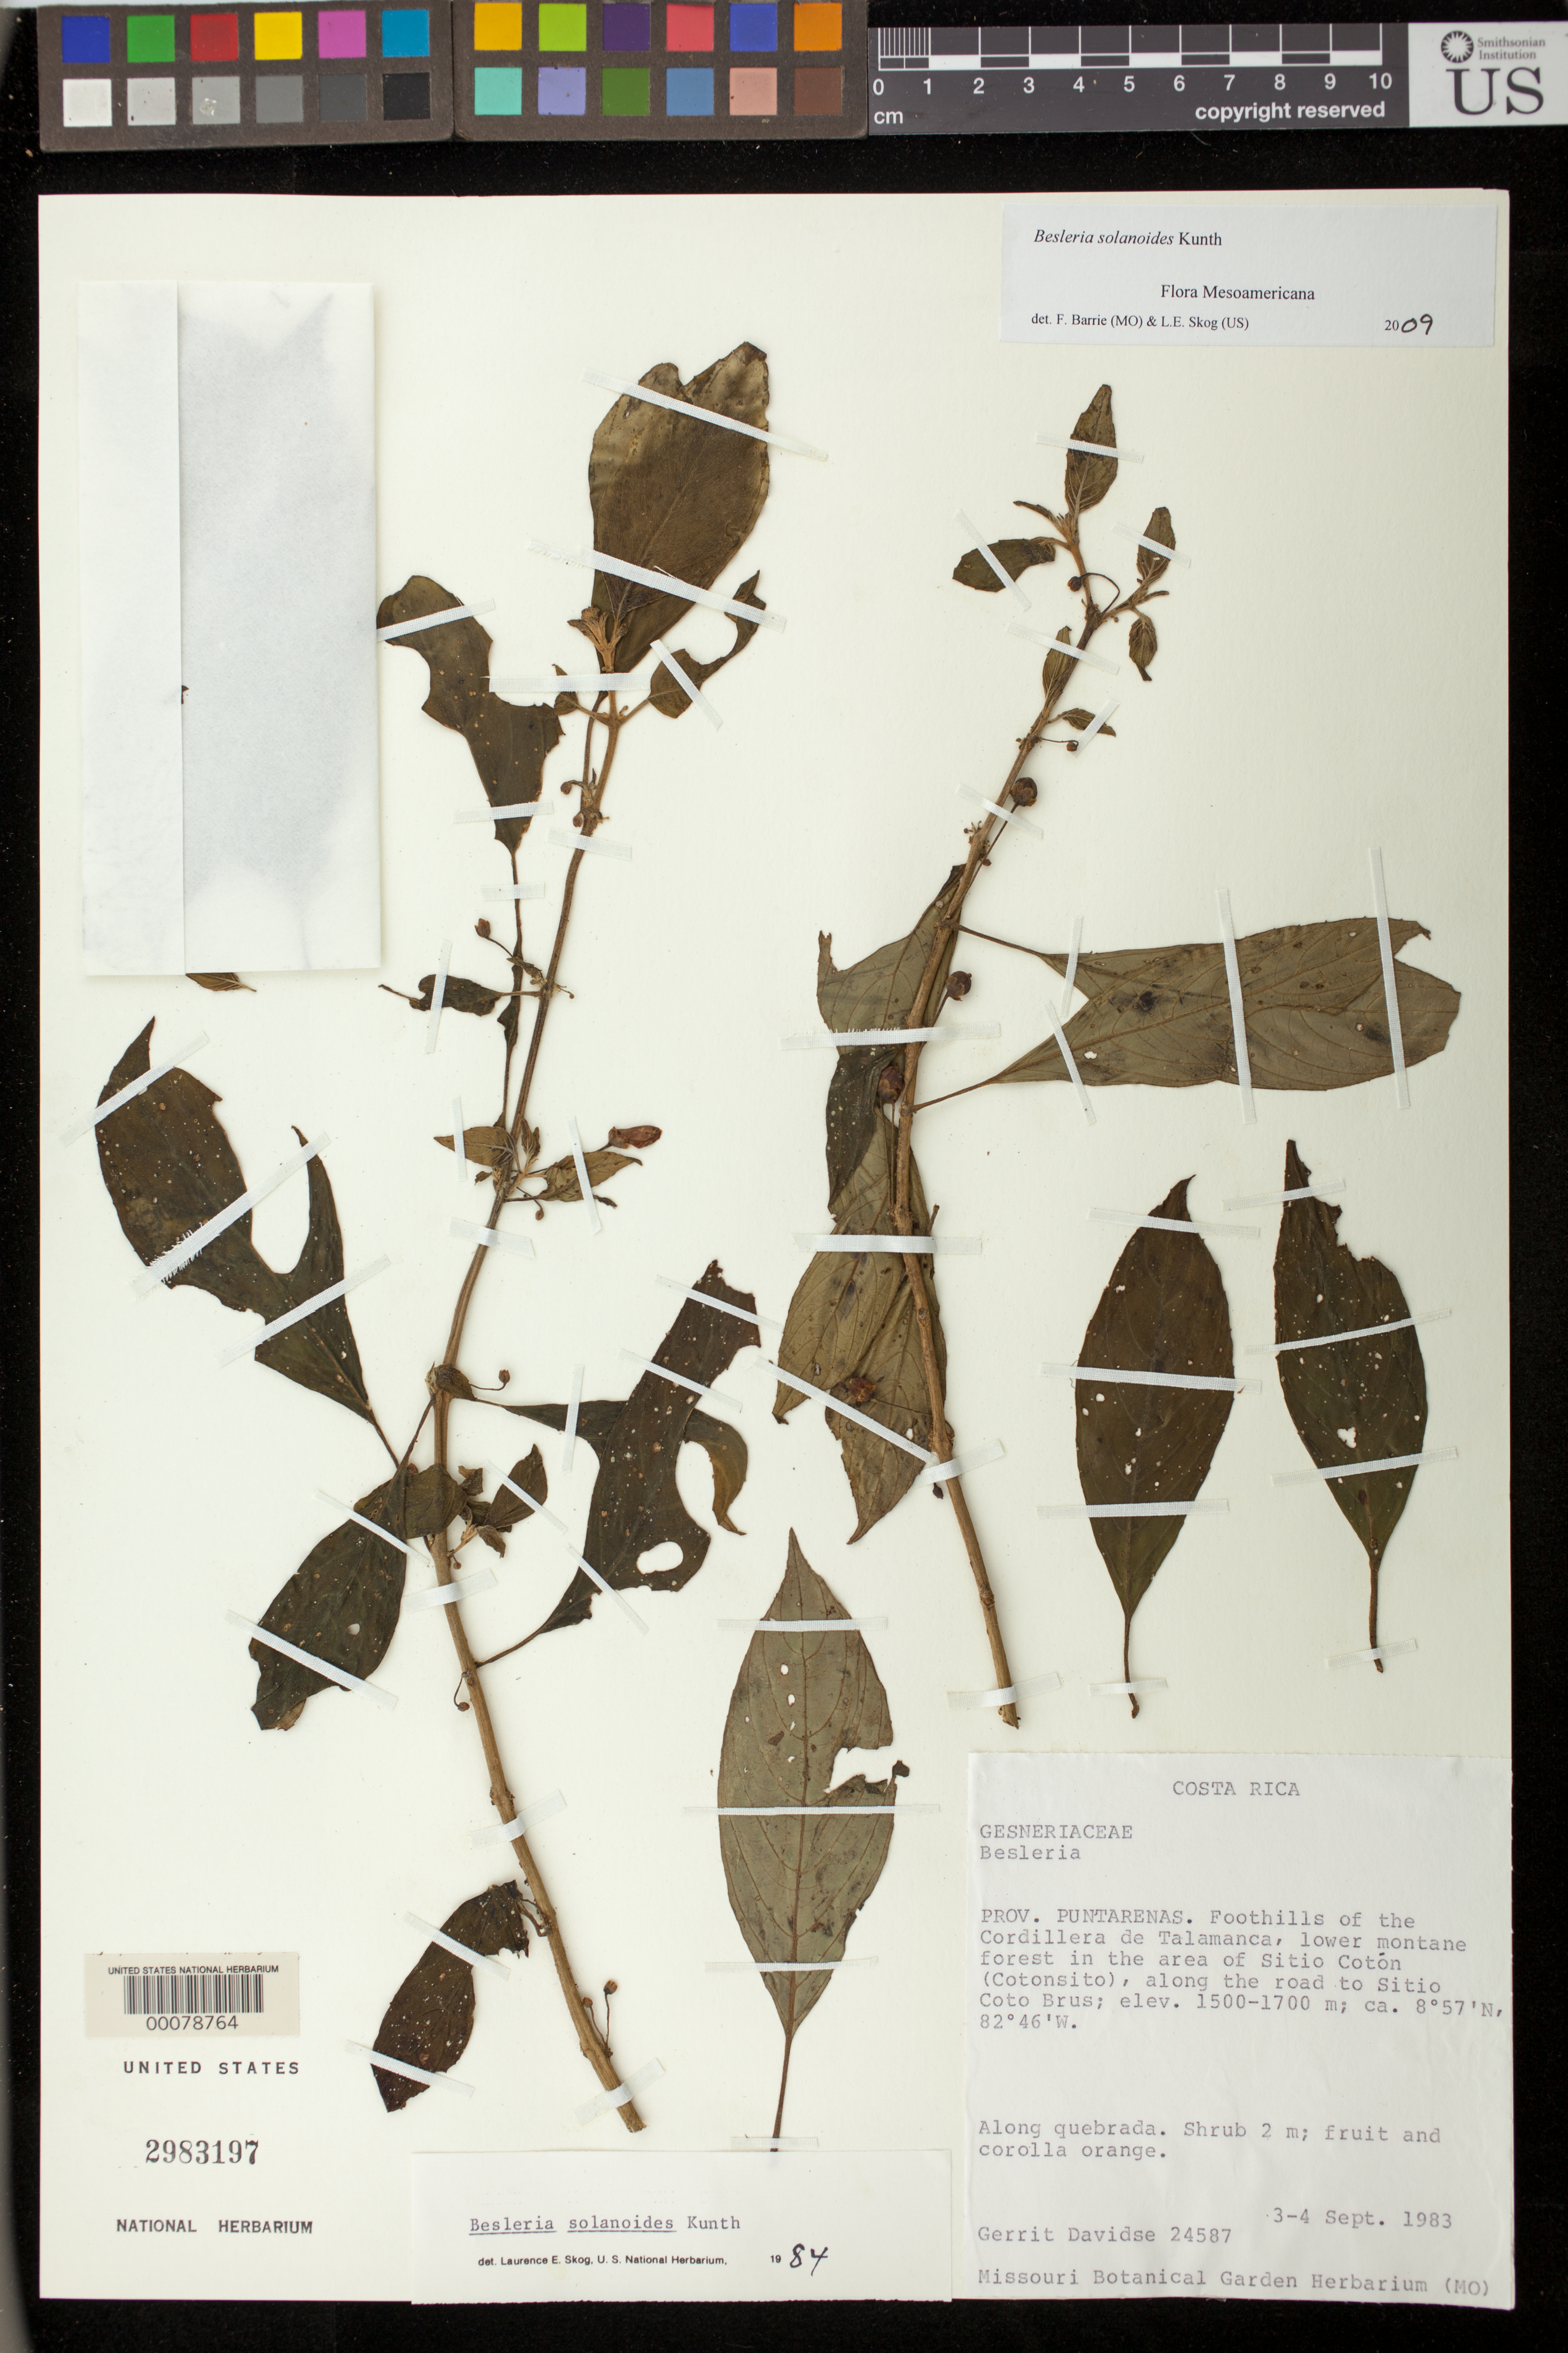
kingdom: Plantae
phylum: Tracheophyta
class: Magnoliopsida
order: Lamiales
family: Gesneriaceae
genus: Besleria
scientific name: Besleria solanoides var. solanoides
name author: Kunth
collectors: G. Davidse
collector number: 24587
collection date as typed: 3-4 Sep 1983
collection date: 1983-09-03/1983-09-04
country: Costa Rica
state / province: Puntarenas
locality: Foothills of the Cordillera de Talamanca, in the area of Sitio Coton (Cotonsito), along the road to Sitio Coto Brus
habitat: Lower montane forest, along quebrada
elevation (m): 1500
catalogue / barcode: US 2983197